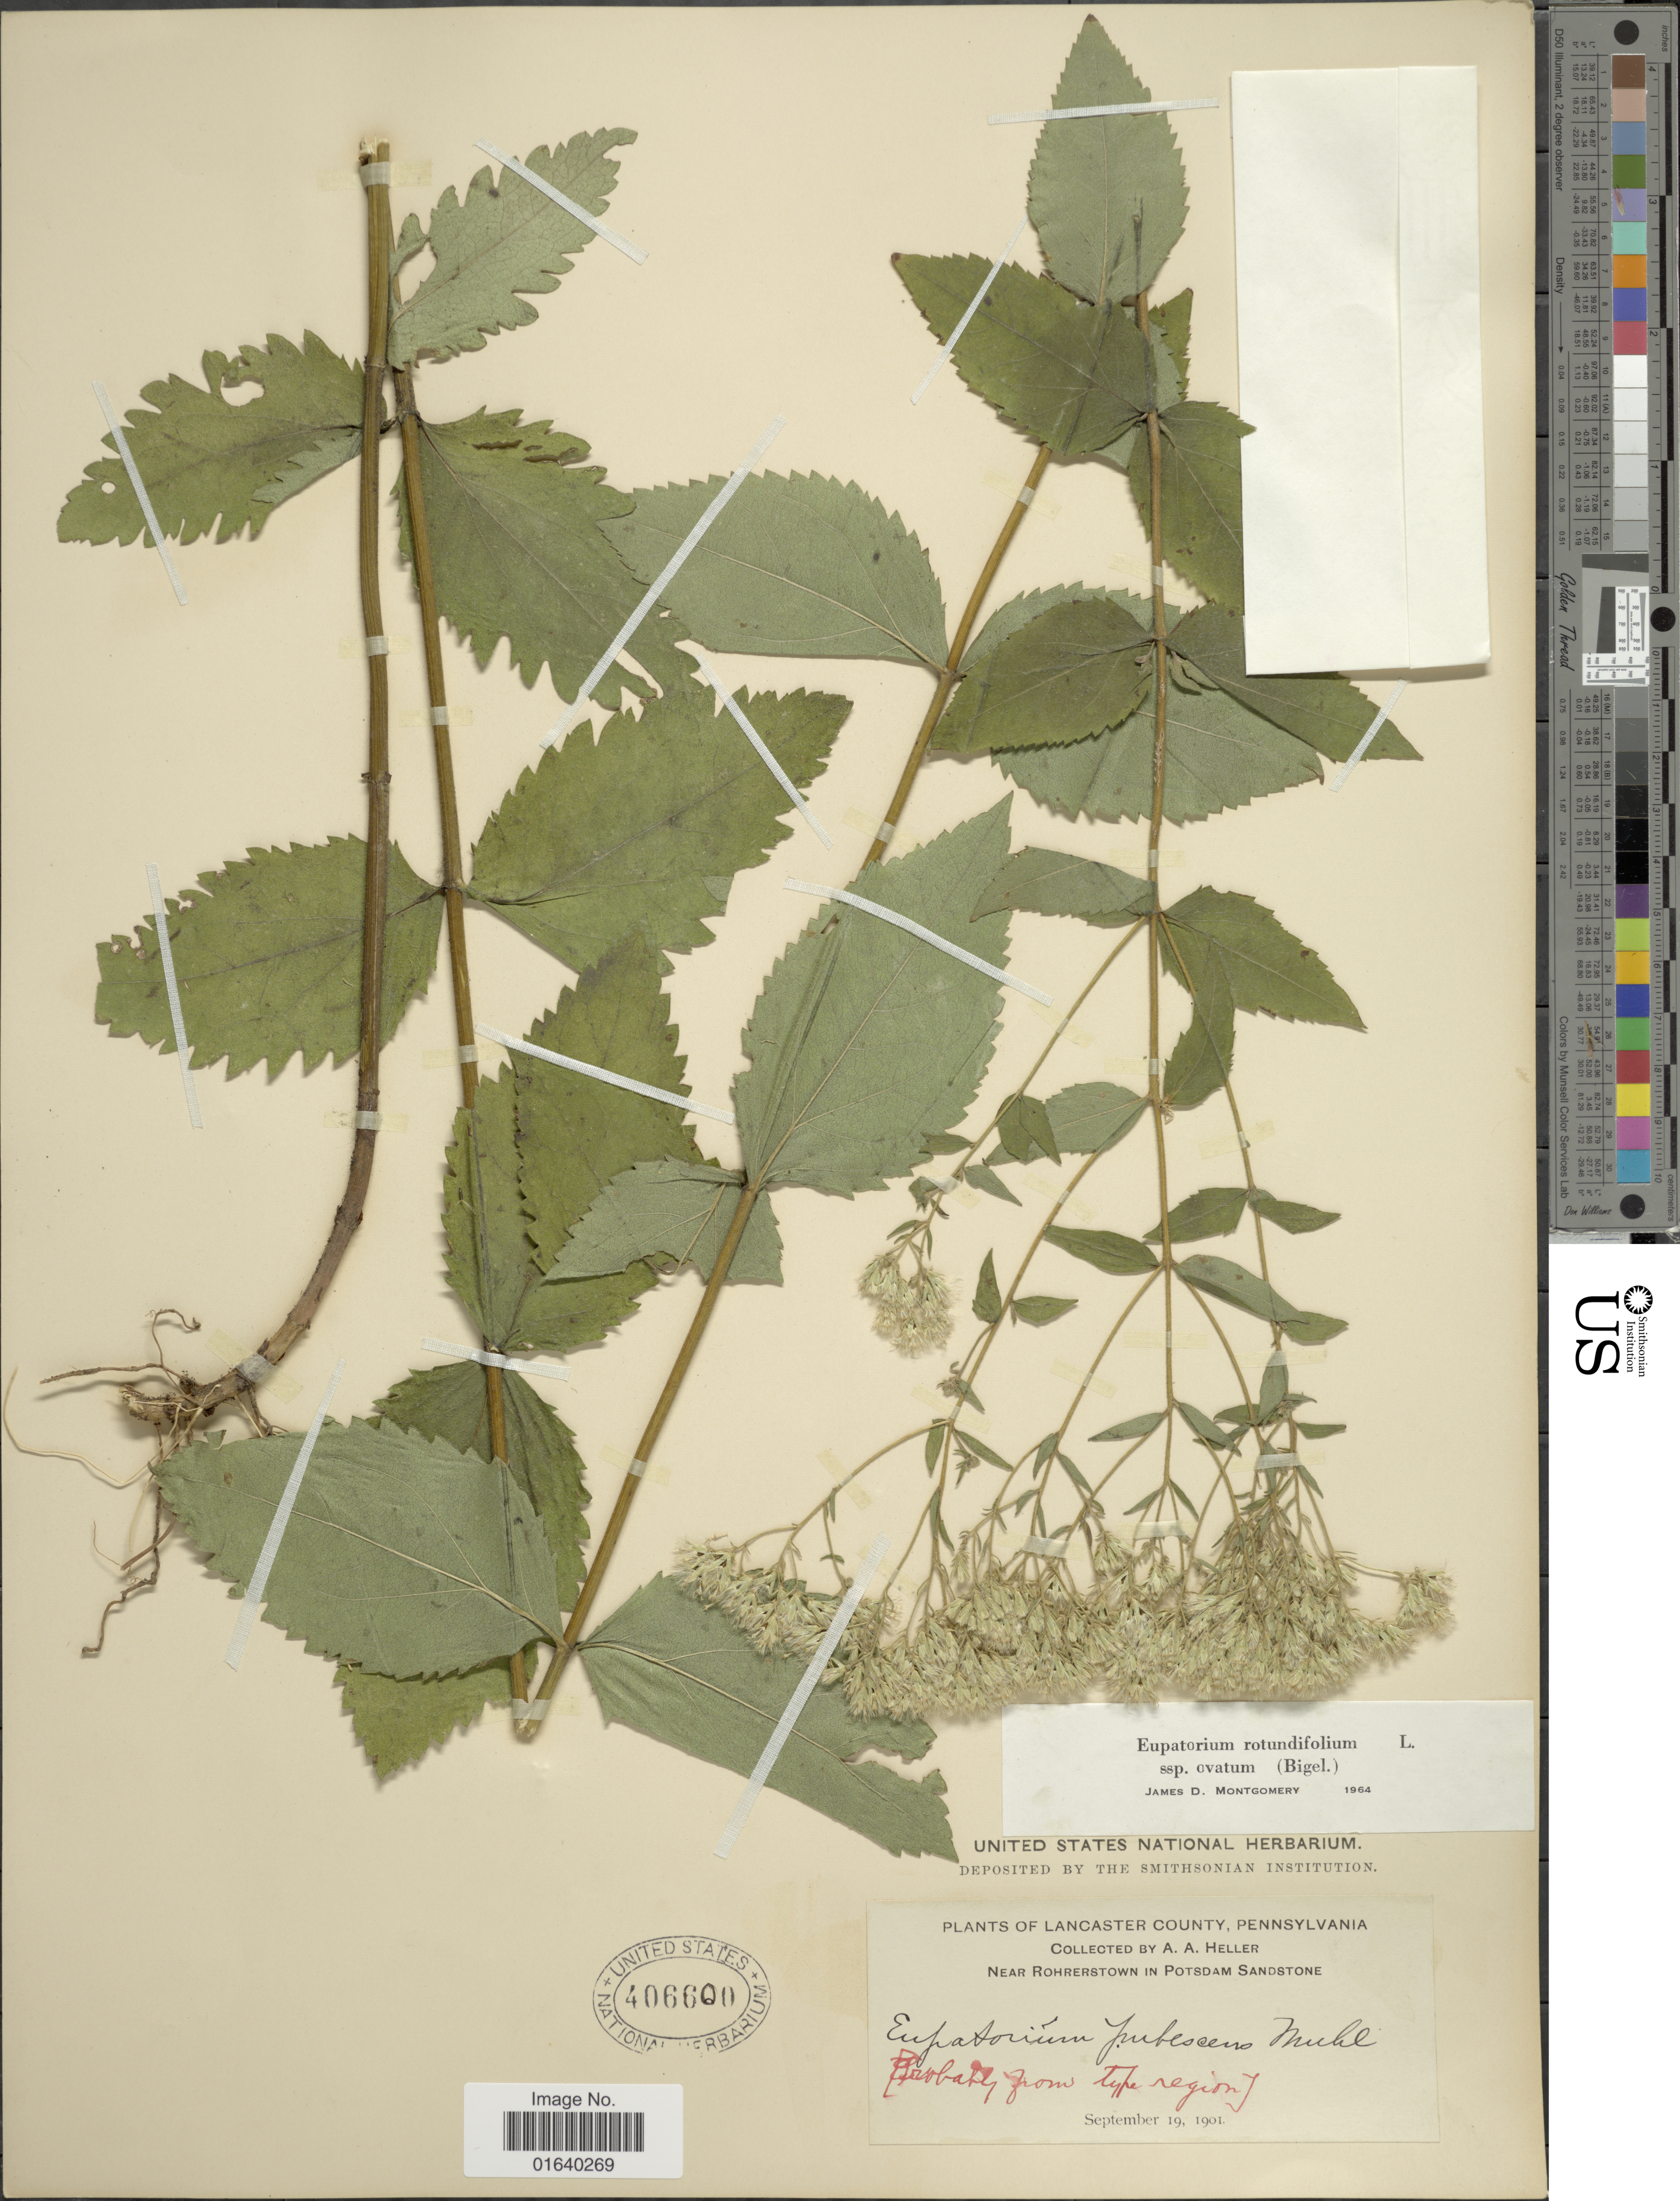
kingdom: Plantae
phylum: Tracheophyta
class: Magnoliopsida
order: Asterales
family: Asteraceae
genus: Eupatorium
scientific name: Eupatorium rotundifolium var. ovatum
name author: (Bigelow) J.D. Montgom. & Fairbrothers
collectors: A. A. Heller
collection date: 1901-09-19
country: United States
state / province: Pennsylvania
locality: Lamcaster County, Near Rohrerstown in Potsdam Sandsrone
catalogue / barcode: US 406600